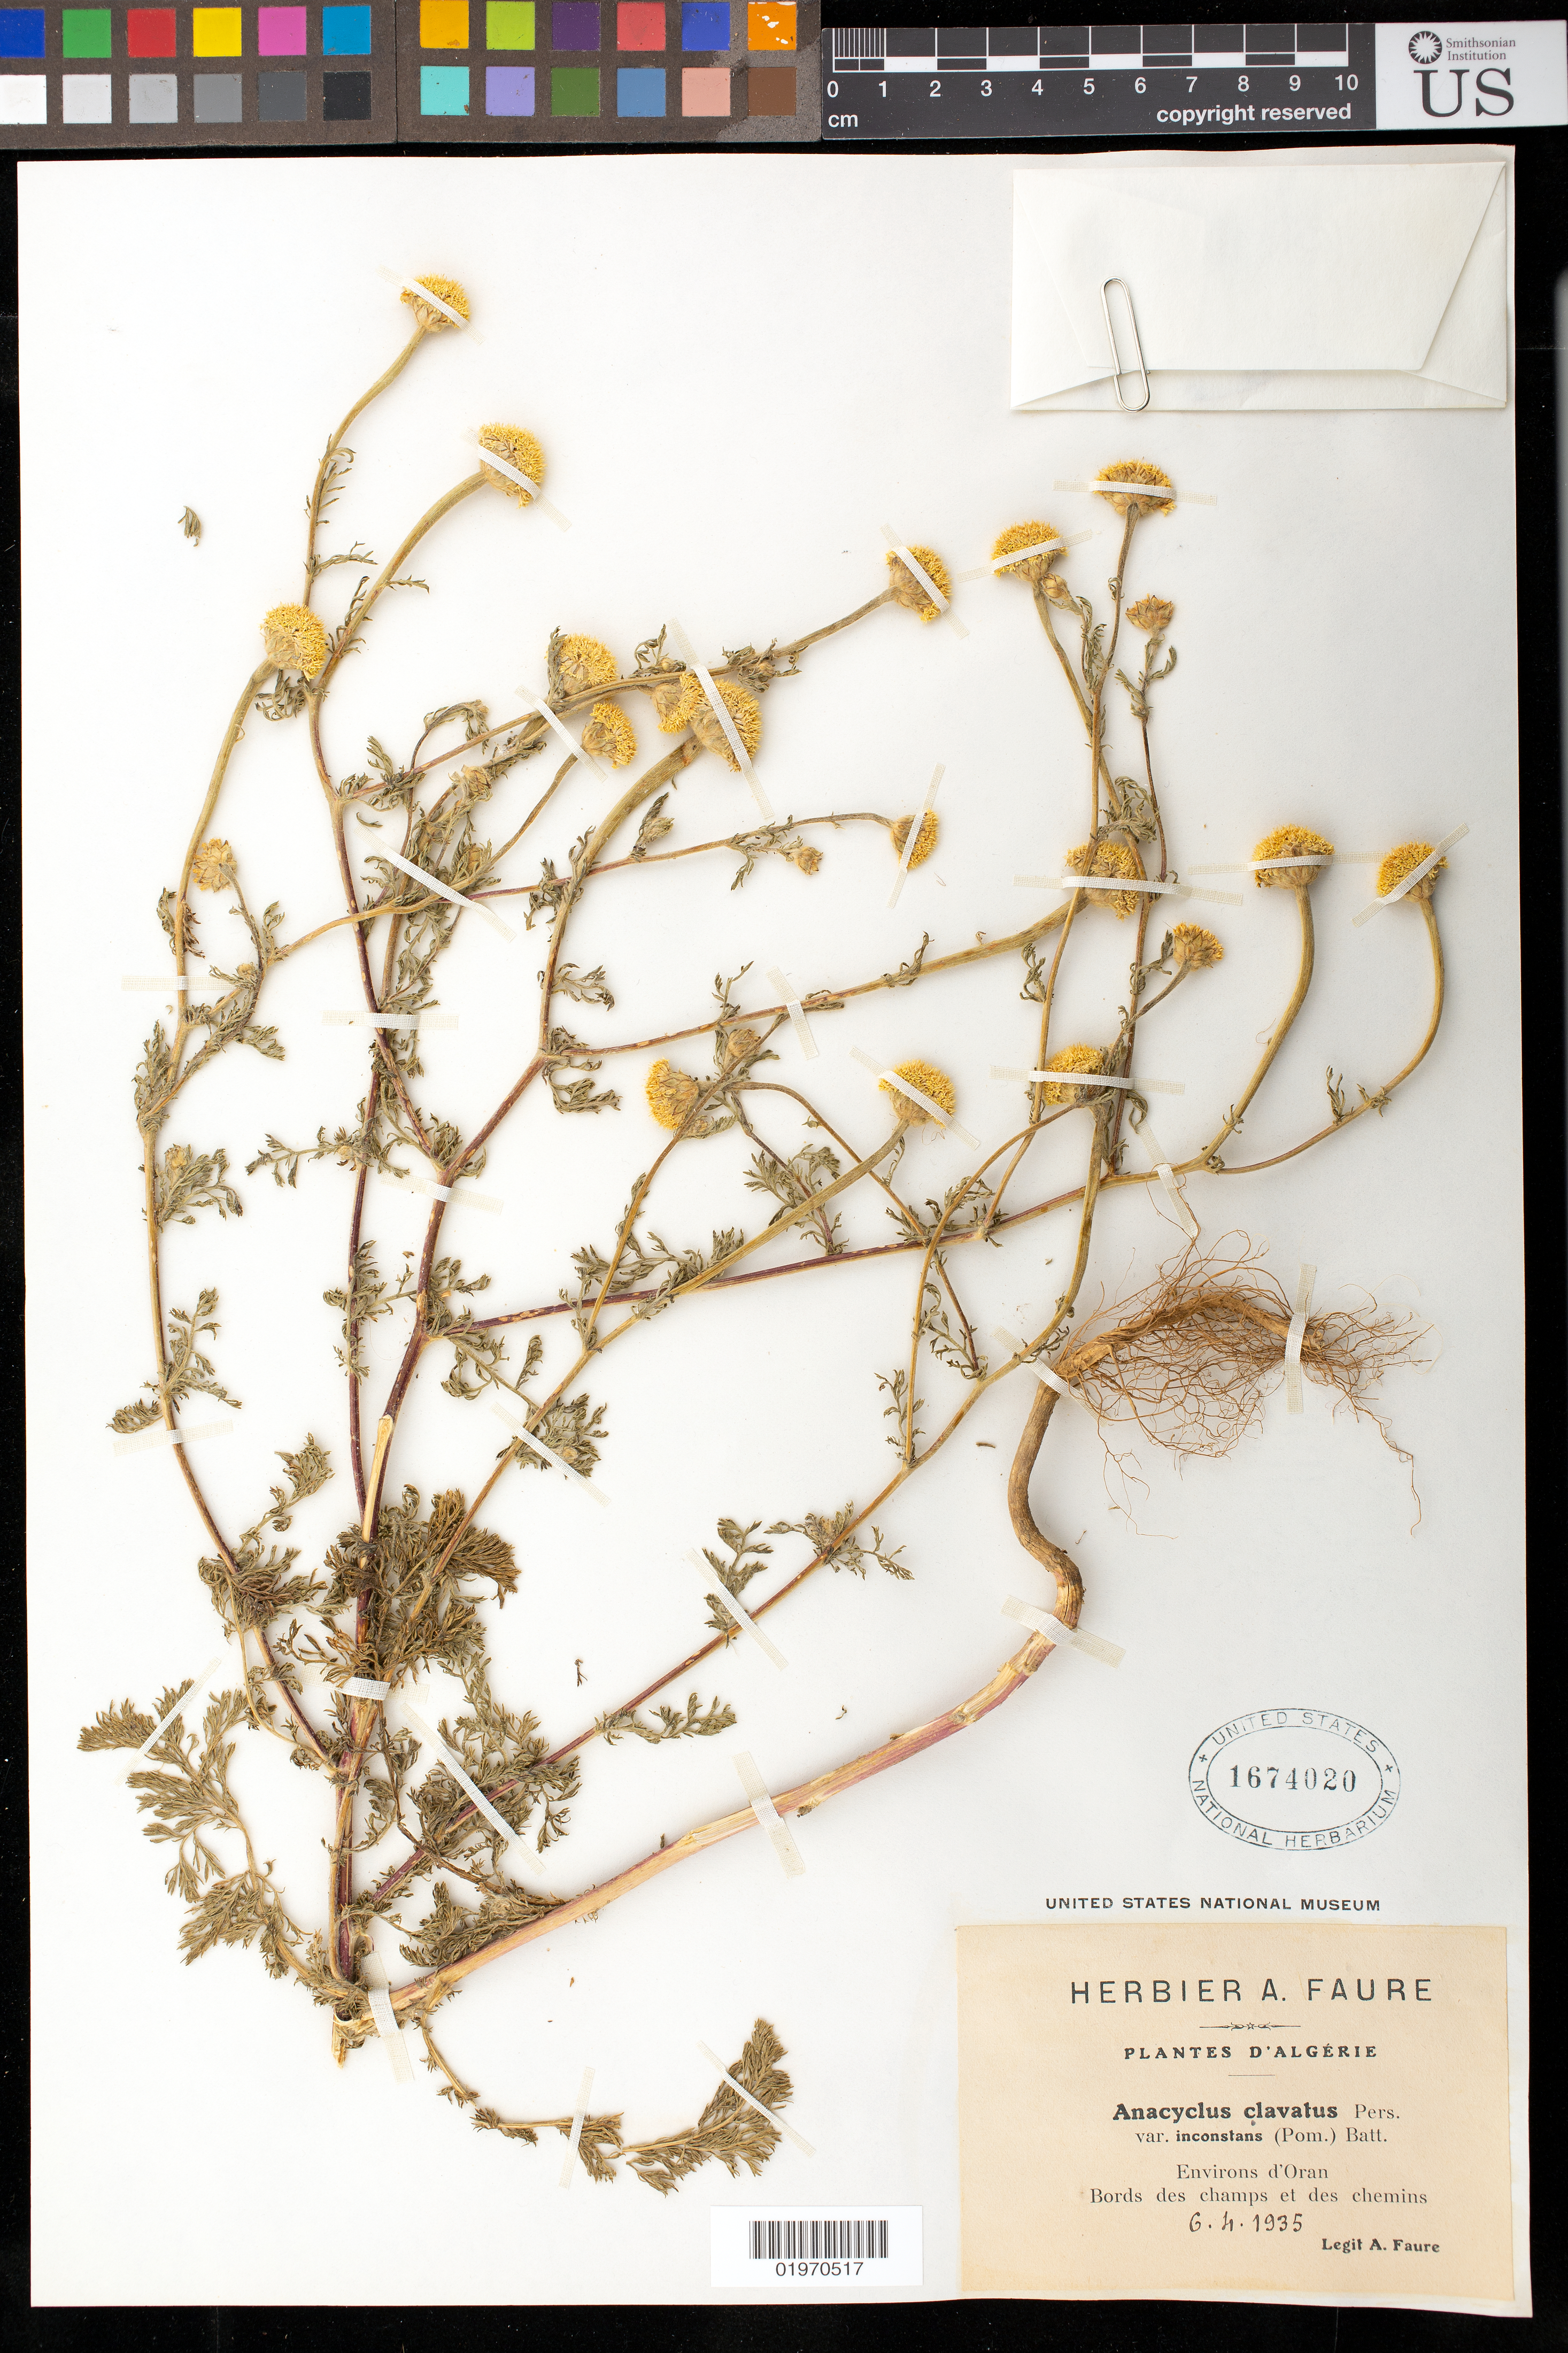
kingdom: Plantae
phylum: Tracheophyta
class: Magnoliopsida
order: Asterales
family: Asteraceae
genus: Anacyclus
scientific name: Anacyclus clavatus var. inconstans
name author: Pers.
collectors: A. Faure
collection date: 1935-06-04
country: Algeria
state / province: Oran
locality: Environs d'Oran.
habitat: Bords des champs et des chemins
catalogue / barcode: US 1674020